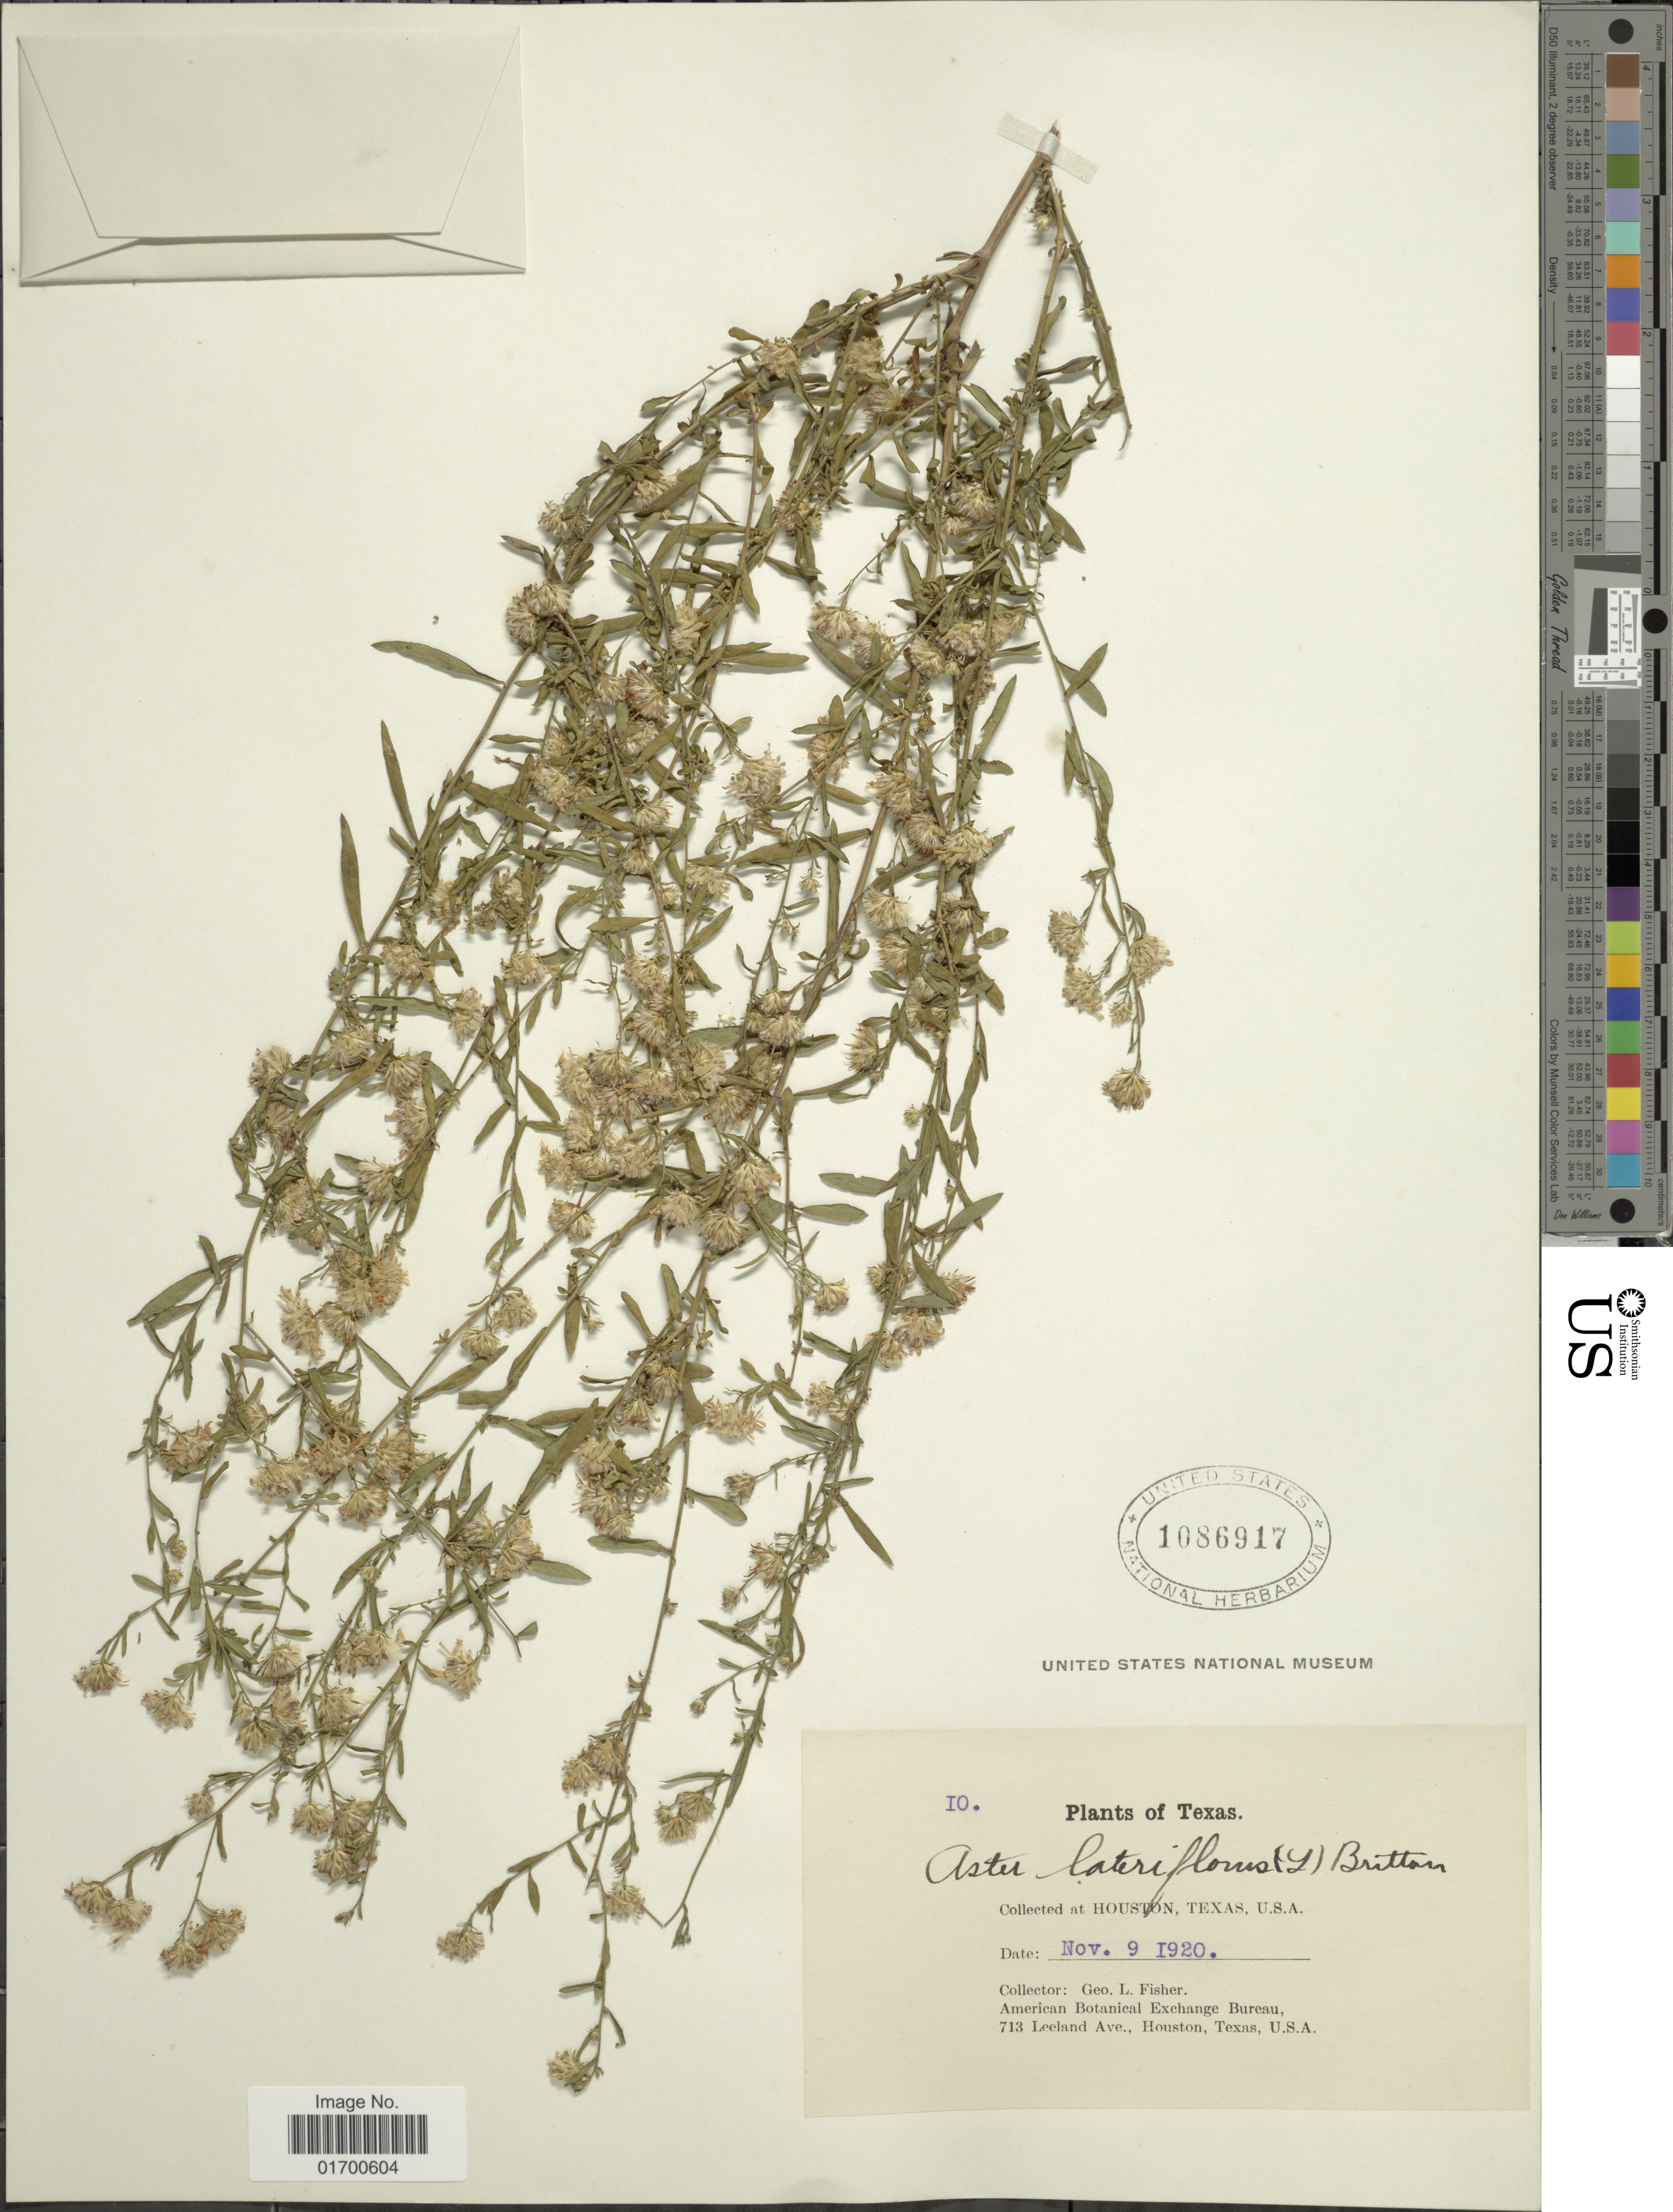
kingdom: Plantae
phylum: Tracheophyta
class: Magnoliopsida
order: Asterales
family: Asteraceae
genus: Symphyotrichum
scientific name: Symphyotrichum lateriflorum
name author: (L.) Á. Löve & D. Löve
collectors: G. L. Fisher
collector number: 10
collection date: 1920-11-09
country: United States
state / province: Texas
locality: Houston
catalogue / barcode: US 1086917